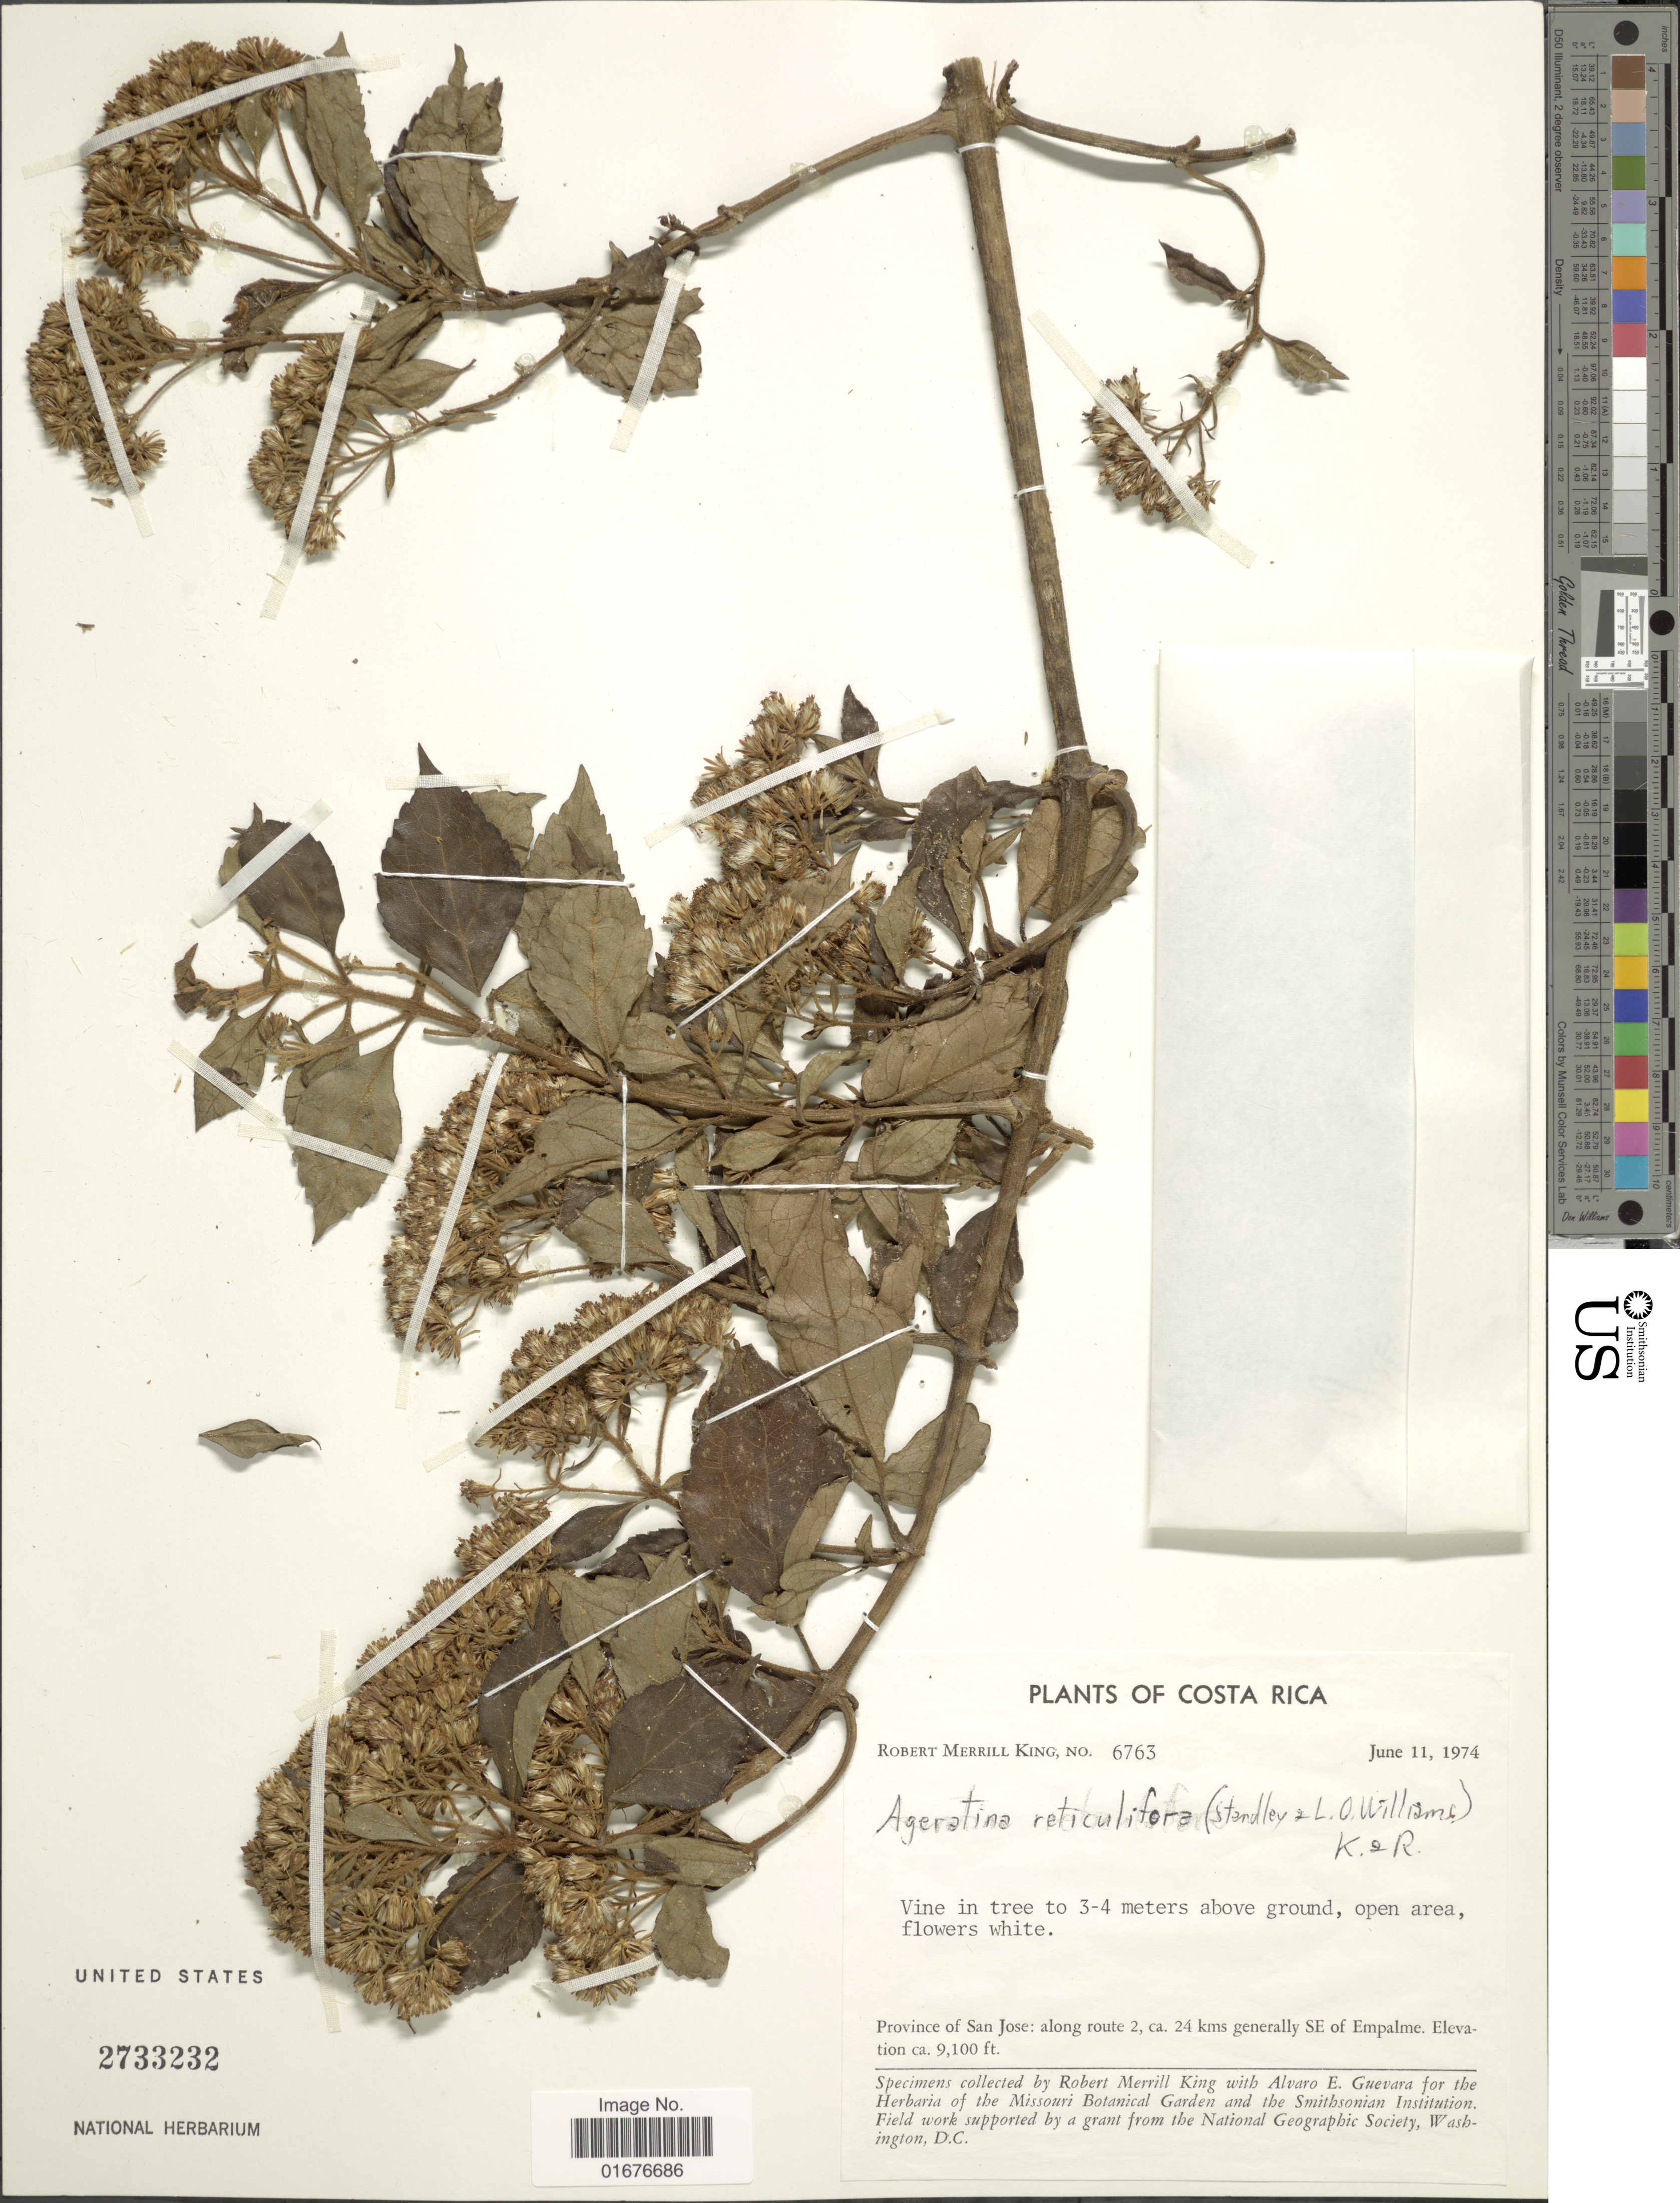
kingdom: Plantae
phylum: Tracheophyta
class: Magnoliopsida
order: Asterales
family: Asteraceae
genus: Ageratina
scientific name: Ageratina reticulifera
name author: (Standl. & L.O. Williams) R.M. King & H. Rob.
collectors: R. M. King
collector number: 6763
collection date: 1974-06-11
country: Costa Rica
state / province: San José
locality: Open area, along route 2, ca. 24 kms generally SE of Empalme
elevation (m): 2774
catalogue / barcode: US 2733232